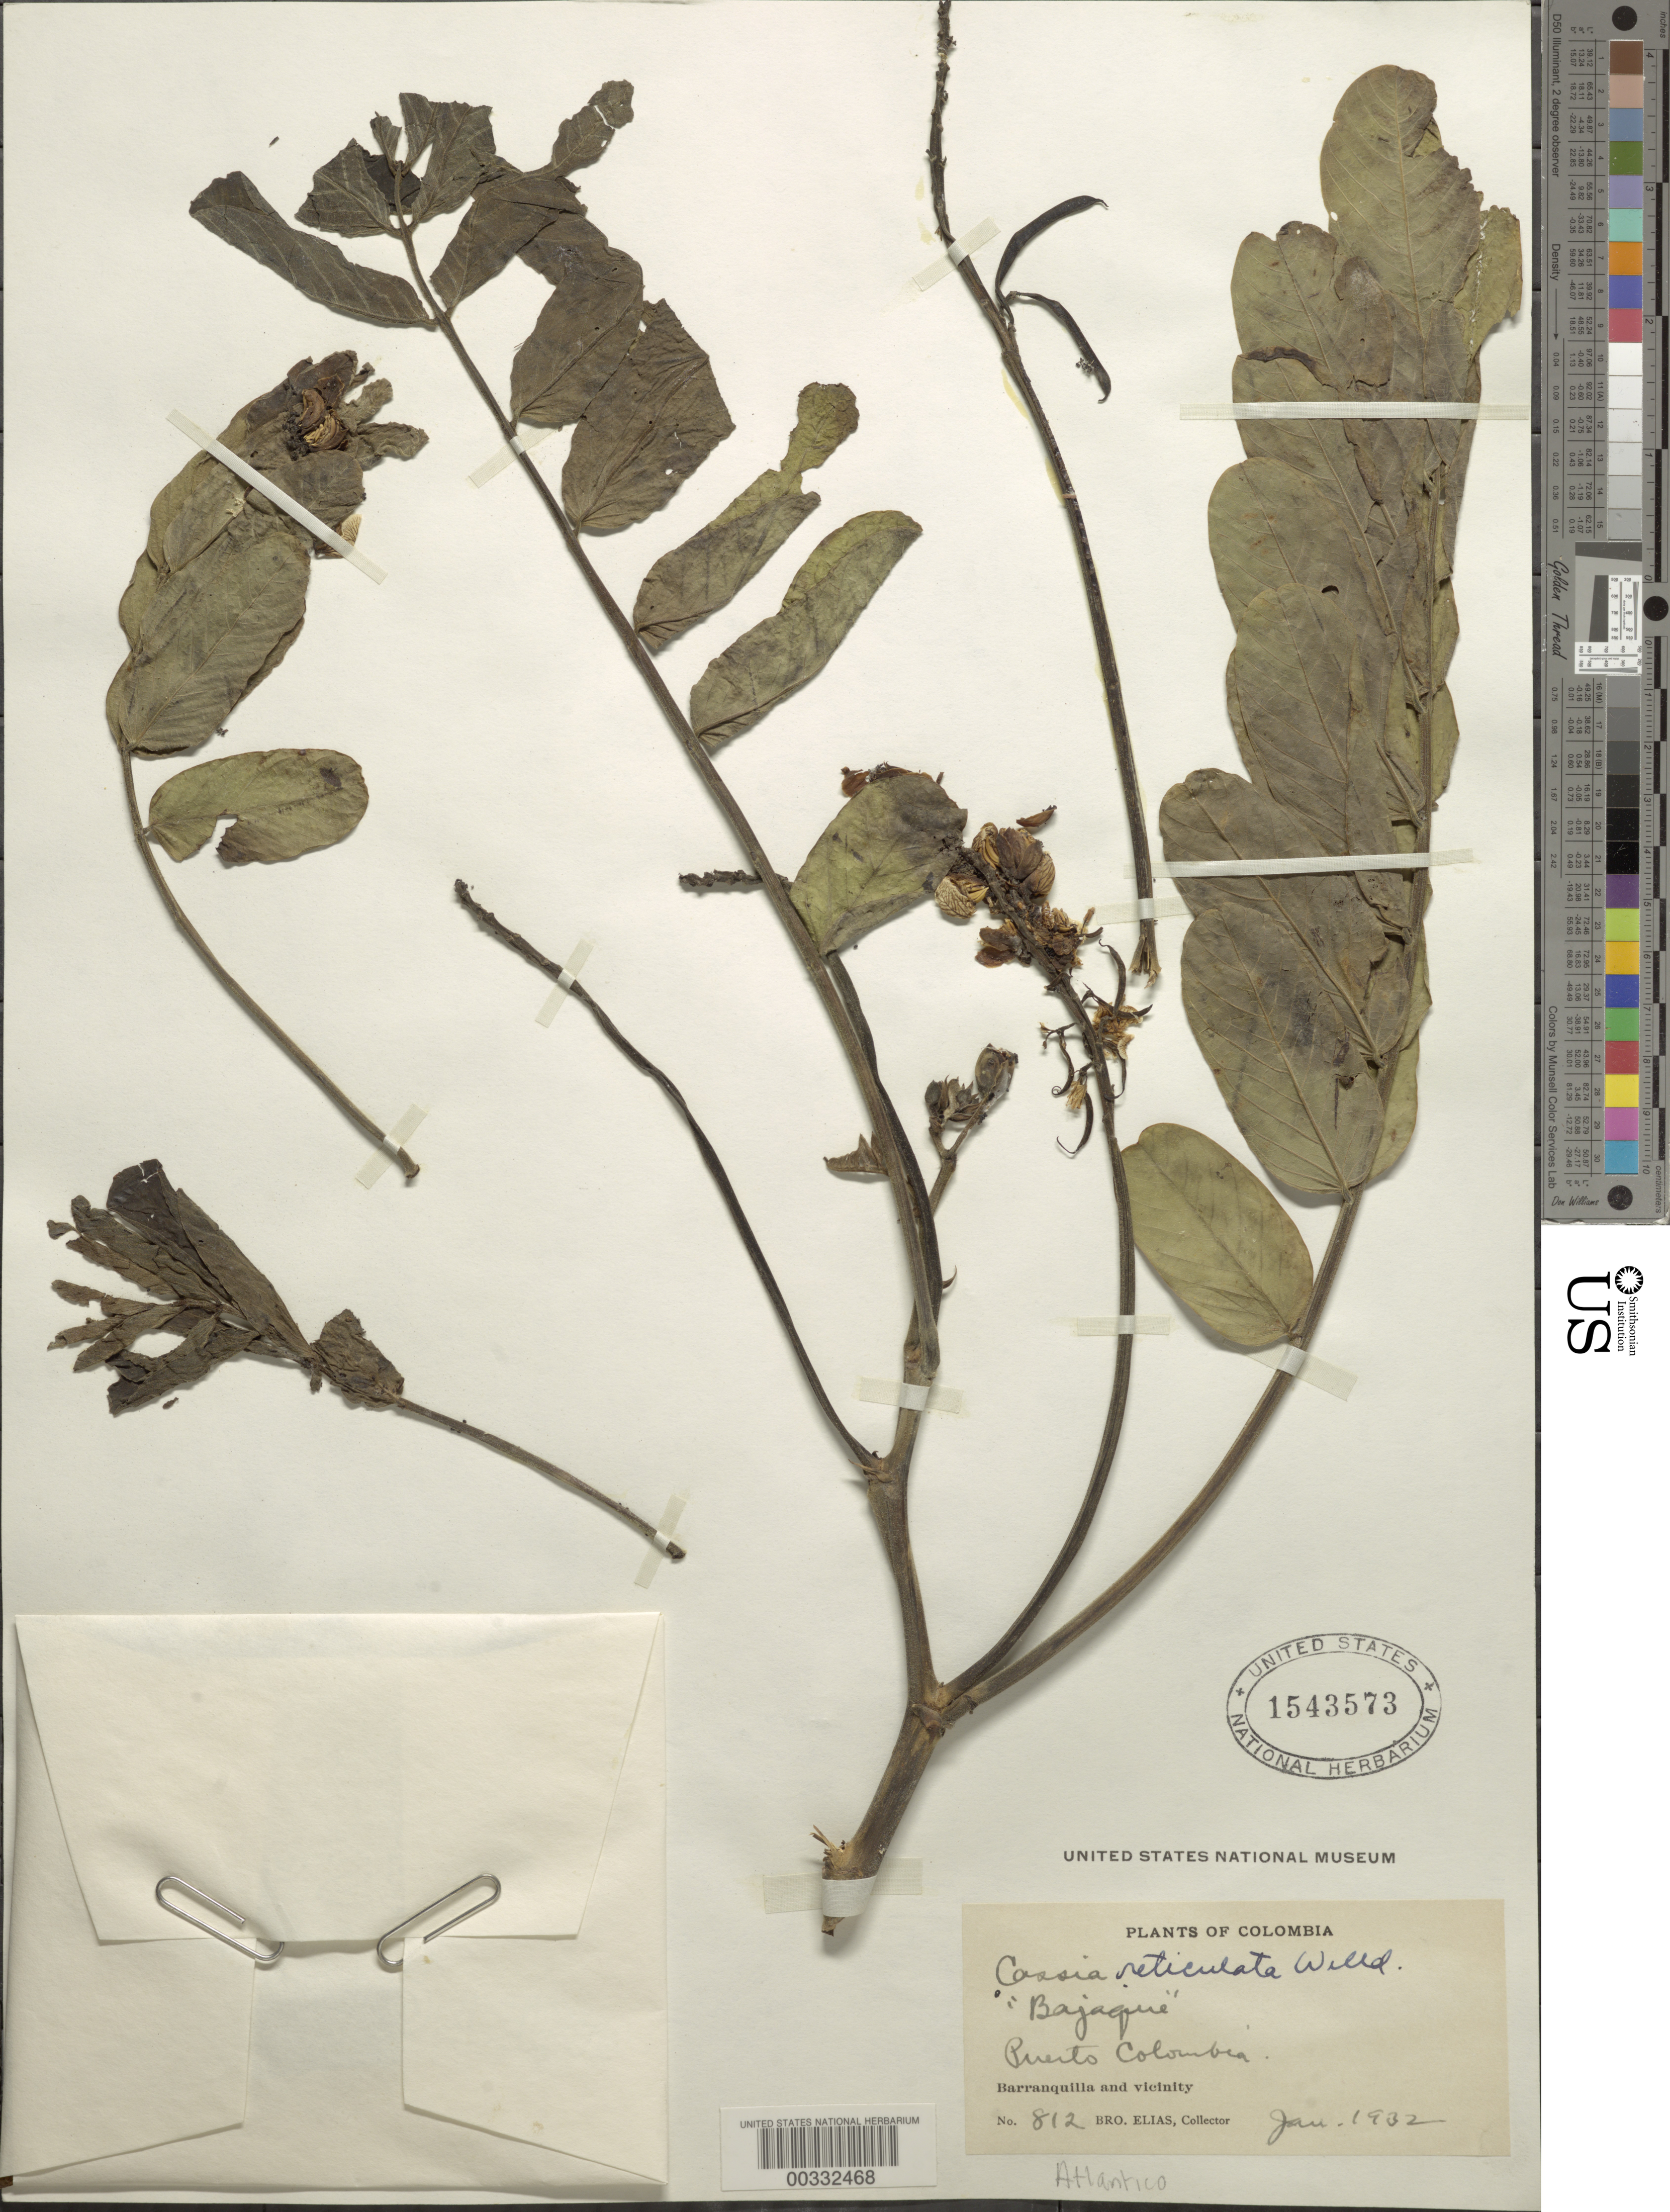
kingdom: Plantae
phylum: Tracheophyta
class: Magnoliopsida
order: Fabales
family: Fabaceae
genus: Senna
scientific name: Senna reticulata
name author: (Willd.) H.S. Irwin & Barneby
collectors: Bro. Elias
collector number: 812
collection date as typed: Jan 1932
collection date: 1932-01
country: Colombia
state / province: Atlántico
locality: Puerto Colombia; Barranquilla and vicinity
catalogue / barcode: US 1543573